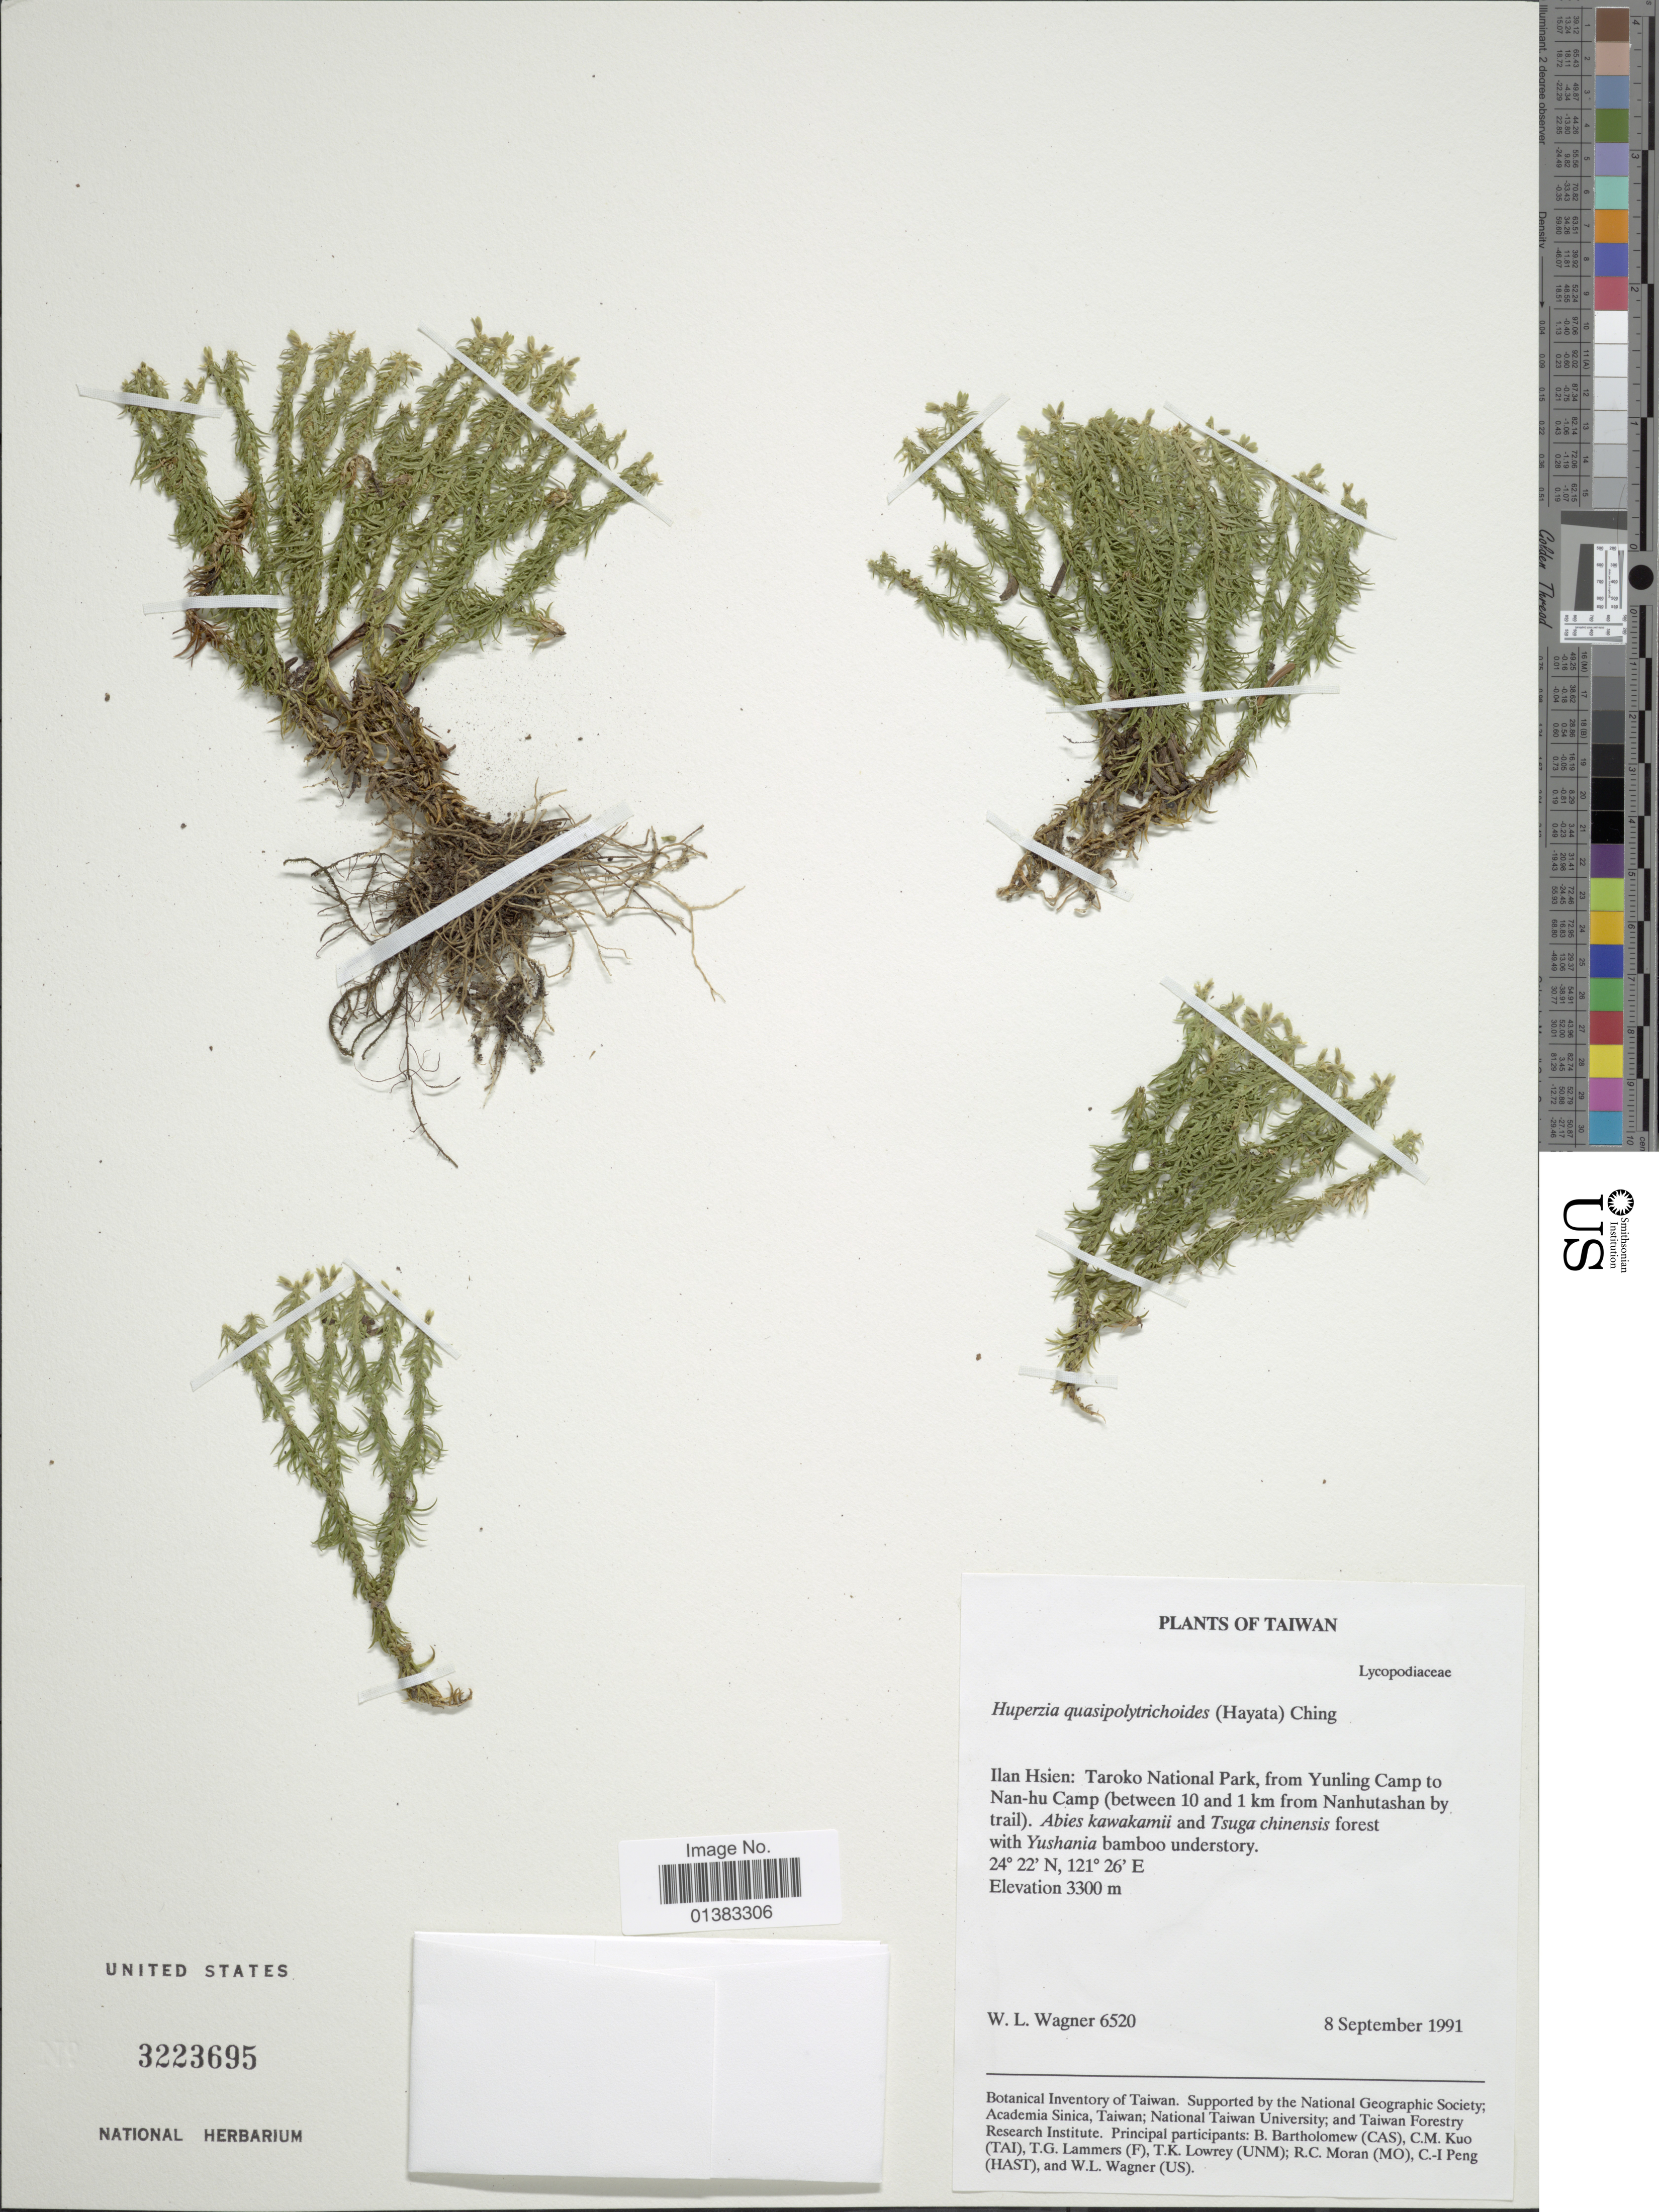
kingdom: Plantae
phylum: Tracheophyta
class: Lycopodiopsida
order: Lycopodiales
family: Lycopodiaceae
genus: Huperzia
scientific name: Huperzia quasipolytrichoides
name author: (Hayata) Ching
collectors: W. L. Wagner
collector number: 6520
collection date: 1991-09-08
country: Taiwan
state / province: Ilan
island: Taiwan [Formosa]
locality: Ilan Hsien: Taroko National Park, from Yunling Camp to Nan-hu Camp (between 10 and 1 km from Nanhutashan by trail)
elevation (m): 3300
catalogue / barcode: US 3223695